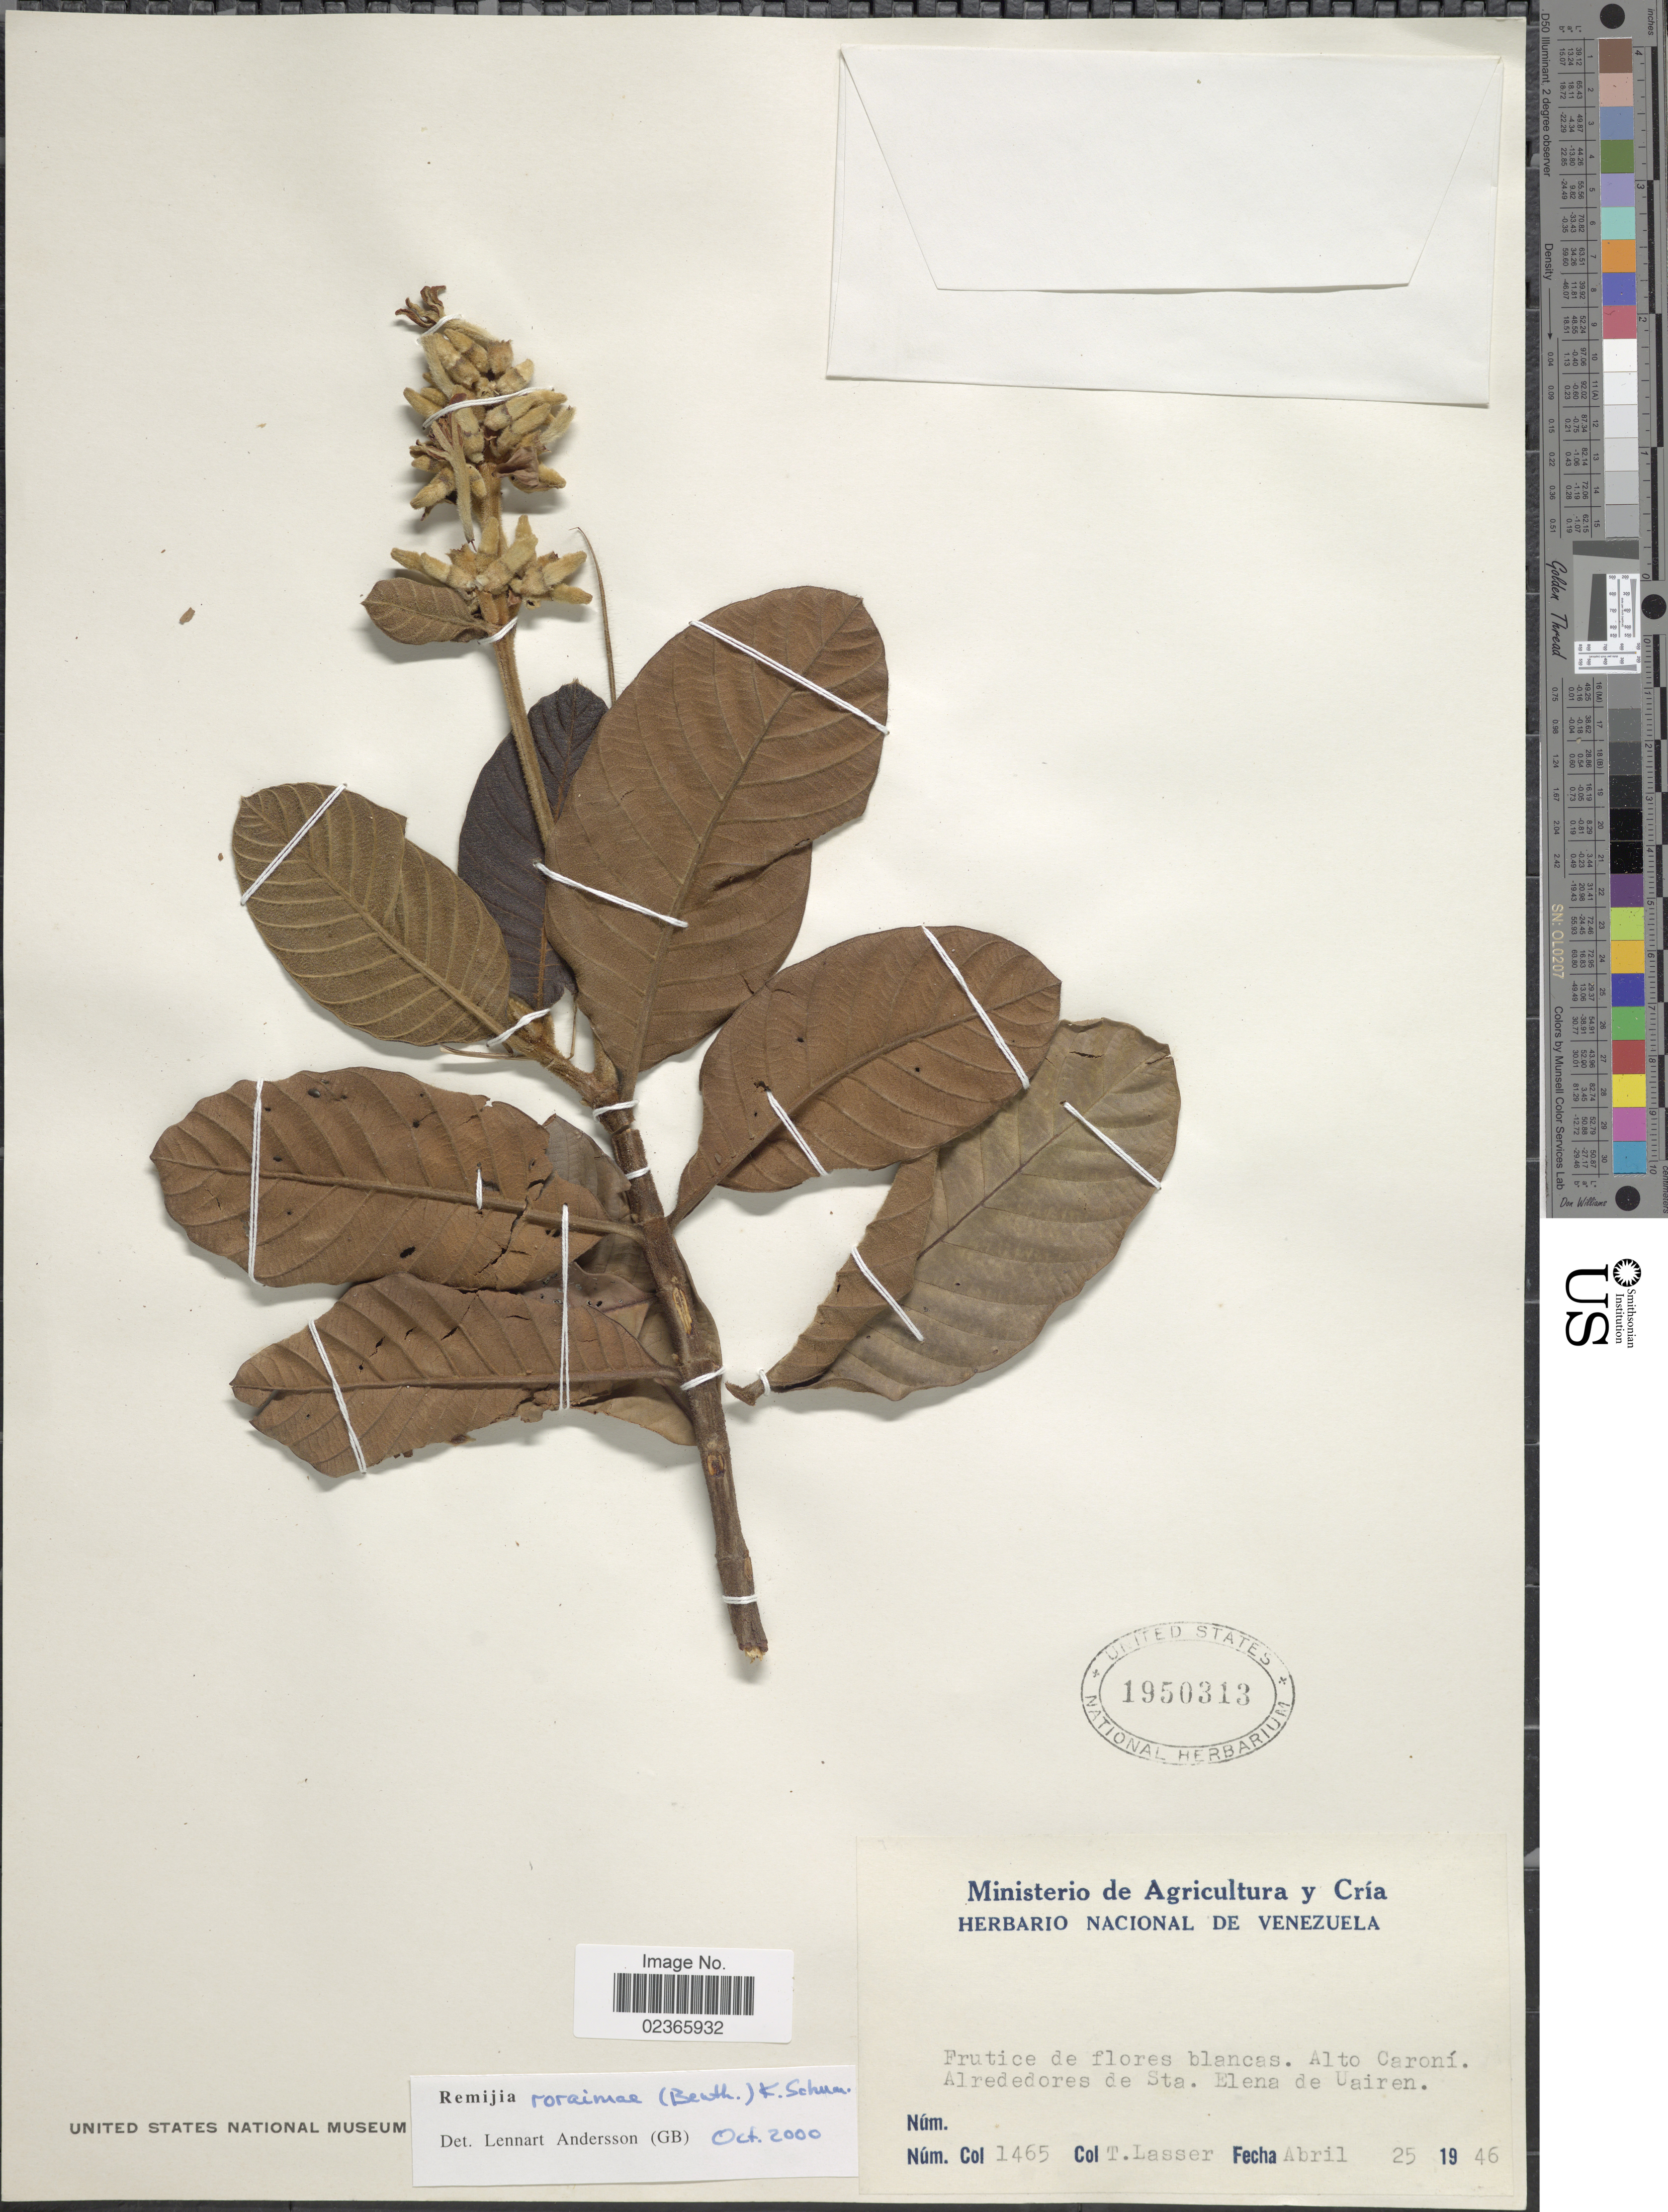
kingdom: Plantae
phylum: Tracheophyta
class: Magnoliopsida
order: Gentianales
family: Rubiaceae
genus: Remijia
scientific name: Remijia roraimae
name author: (Benth.) K. Schum.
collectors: T. Lasser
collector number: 1465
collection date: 1946-04-25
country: Venezuela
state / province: Bolivar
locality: Alto Caroni, Alrededores de Sta. Elena de Uairen.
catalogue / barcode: US 1950313